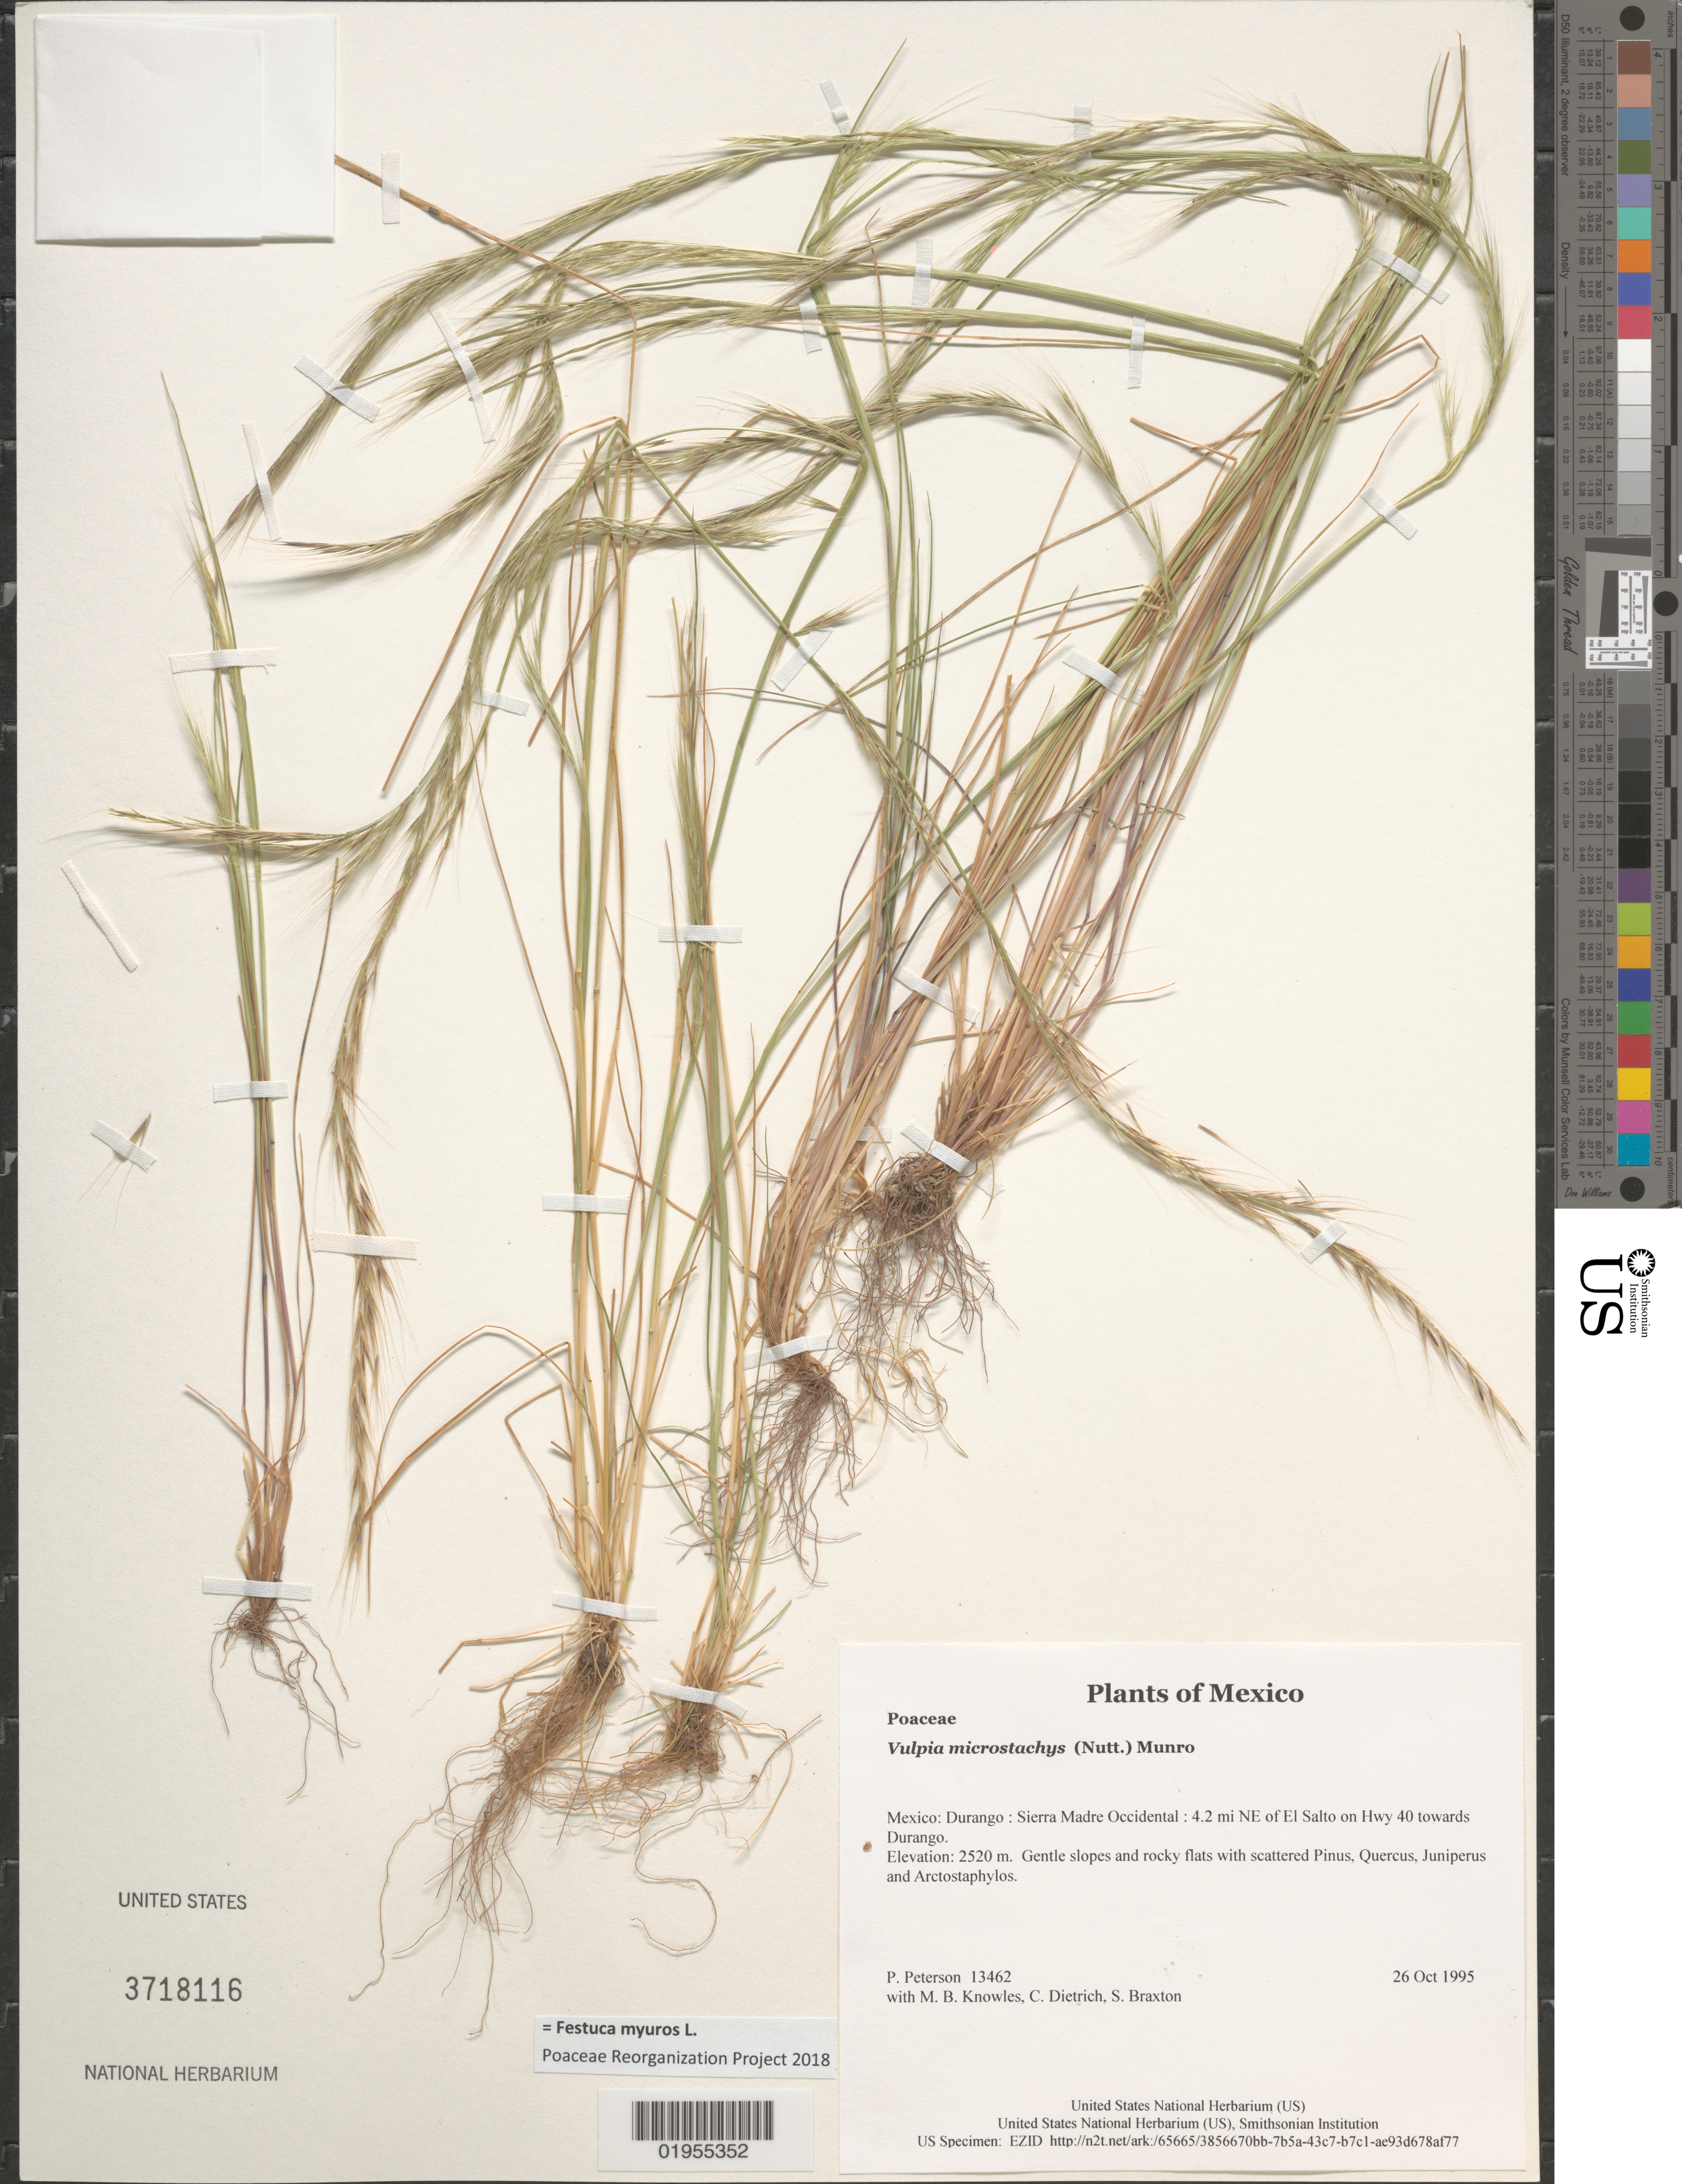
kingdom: Plantae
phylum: Tracheophyta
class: Liliopsida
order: Poales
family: Poaceae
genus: Festuca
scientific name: Festuca myuros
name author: L.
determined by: Poaceae Reorganization Project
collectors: P. M. Peterson, M. B. Knowles, C. Dietrich & S. Braxton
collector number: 13462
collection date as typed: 26 Oct 1995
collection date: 1995-10-26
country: Mexico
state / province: Durango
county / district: Sierra Madre Occidental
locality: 4.2 mi NE of El Salto on Hwy 40 towards Durango.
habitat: Gentle slopes and rocky flats with scattered Pinus, Quercus, Juniperus and Arctostaphylos.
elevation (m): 2520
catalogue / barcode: US 3718116